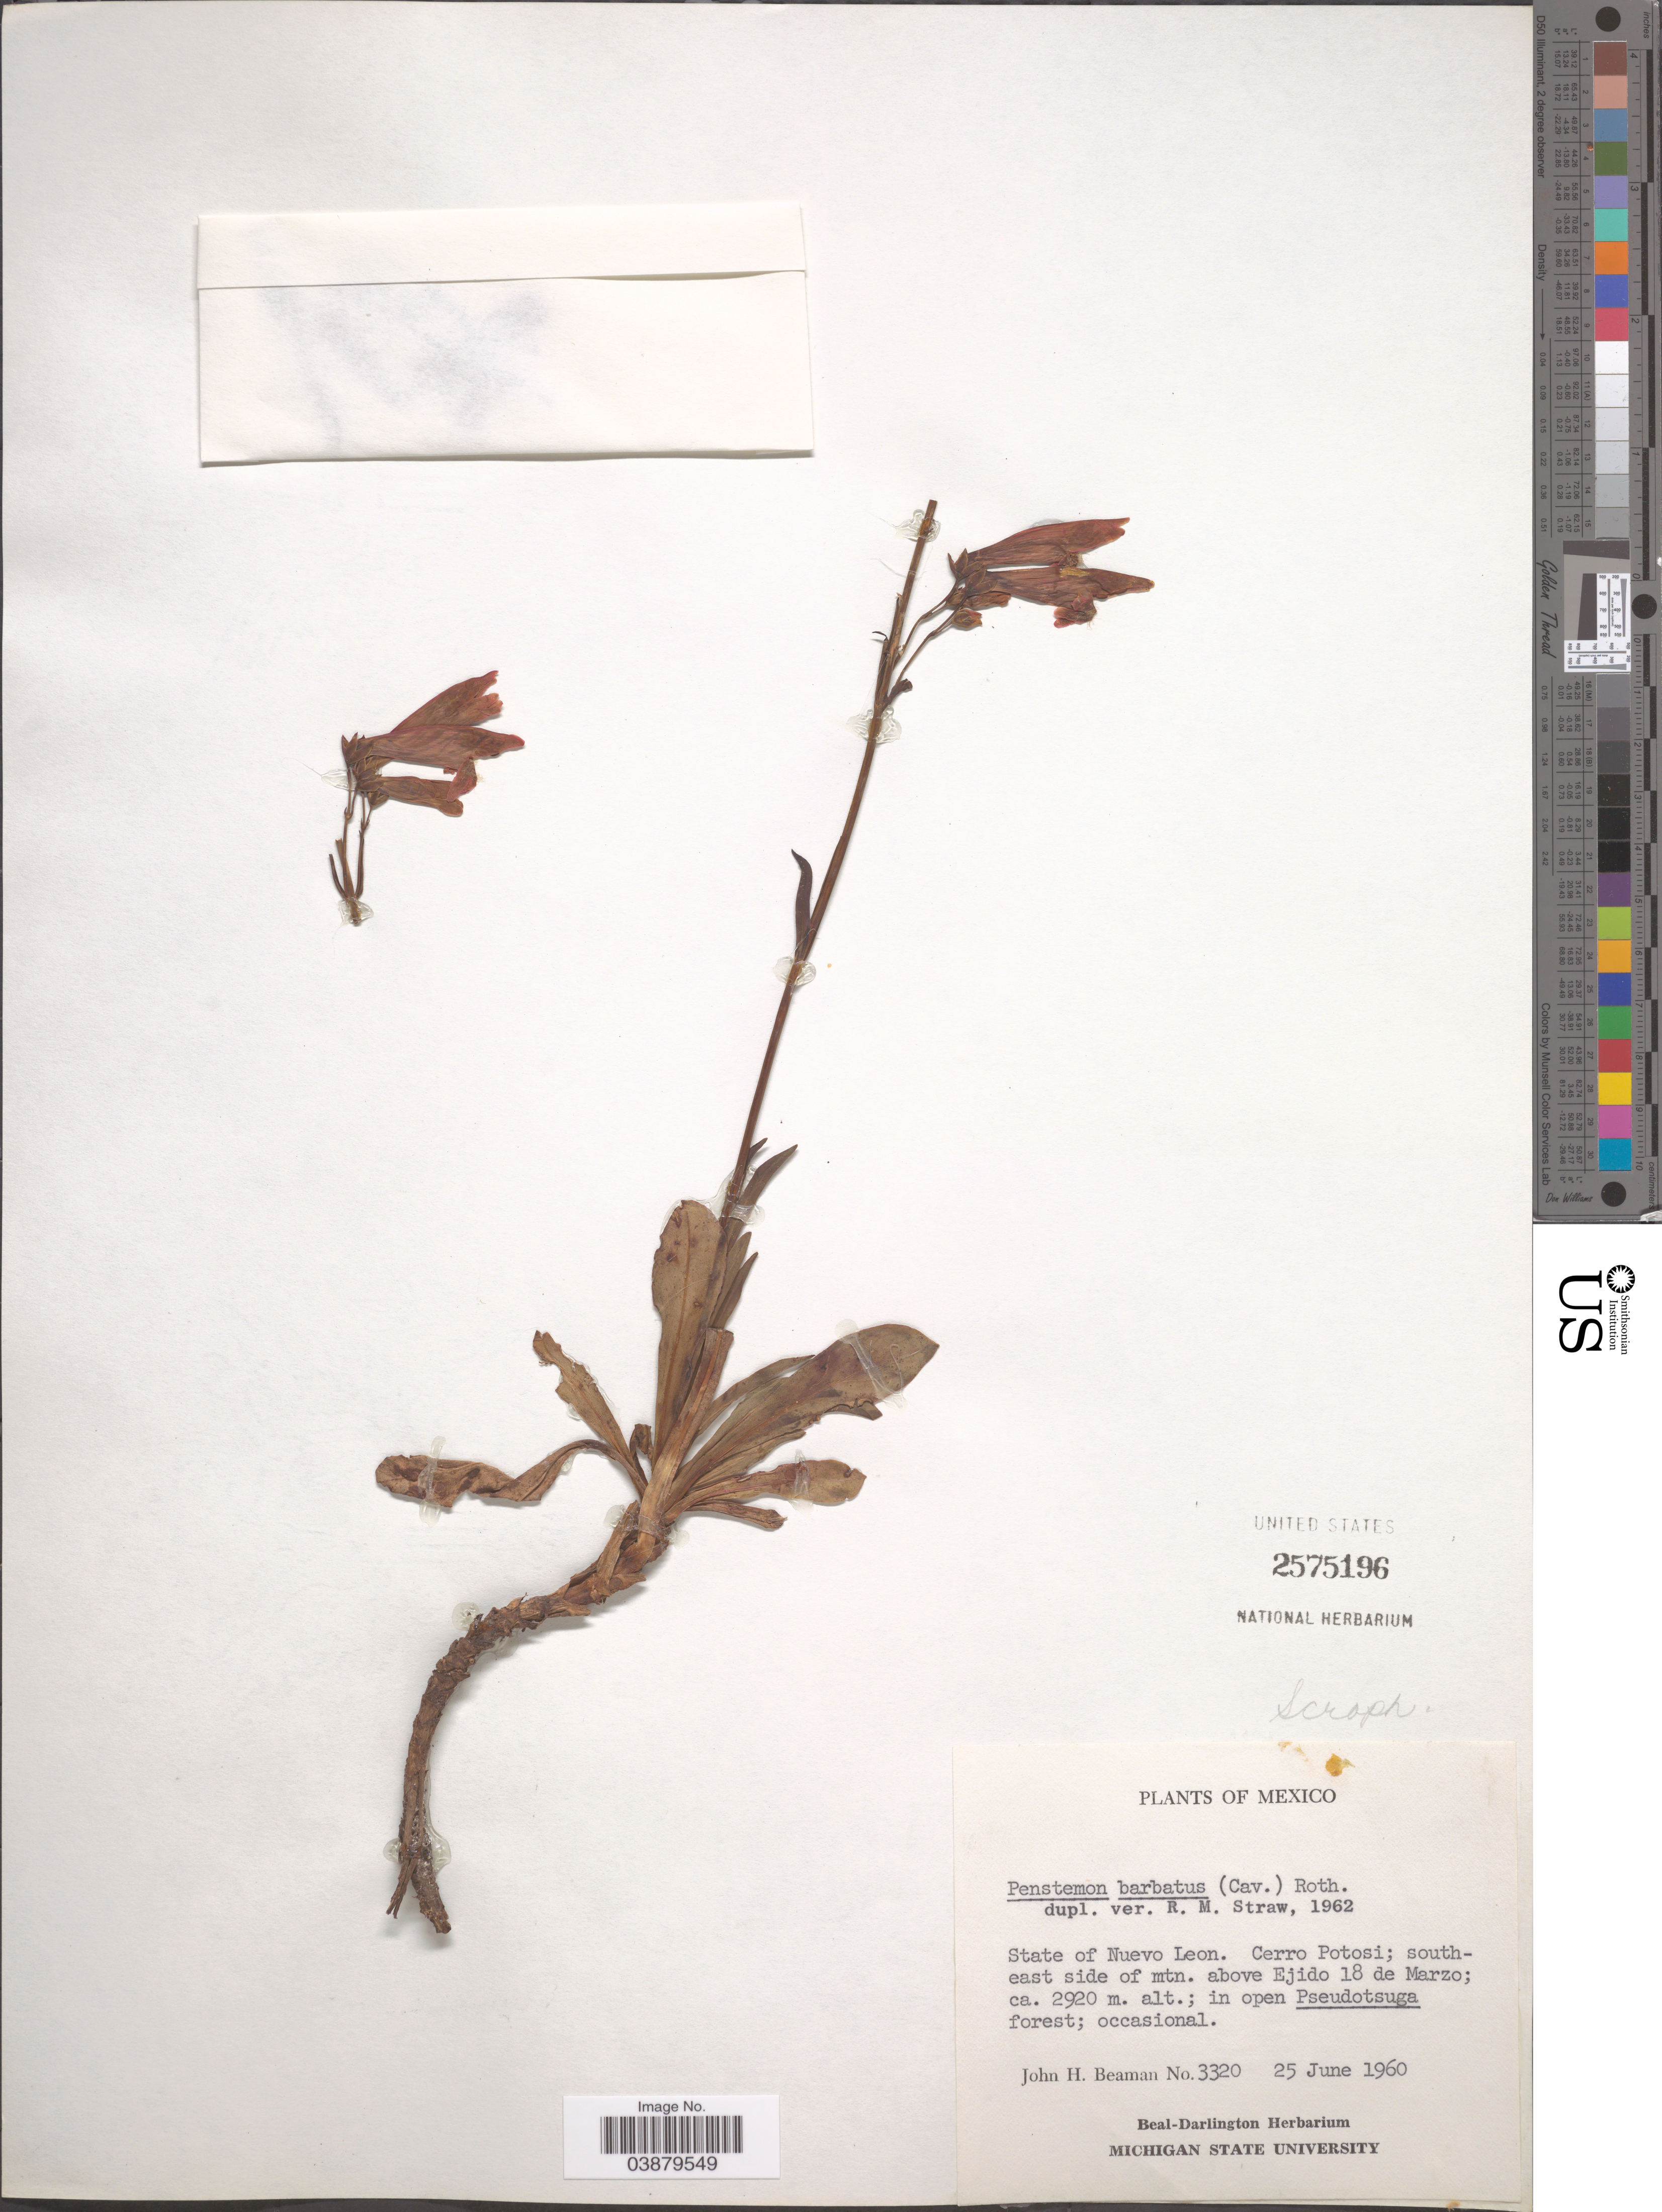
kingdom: Plantae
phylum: Tracheophyta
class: Magnoliopsida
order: Lamiales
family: Plantaginaceae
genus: Penstemon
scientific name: Penstemon barbatus subsp. barbatus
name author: (Cav.) Roth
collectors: J. H. Beaman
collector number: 3320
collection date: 1960-06-25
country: Mexico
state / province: Nuevo León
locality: Cerro Potosi; south-east side of mtn. above Ejido 18 de Marzo.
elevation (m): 2920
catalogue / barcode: US 2575196